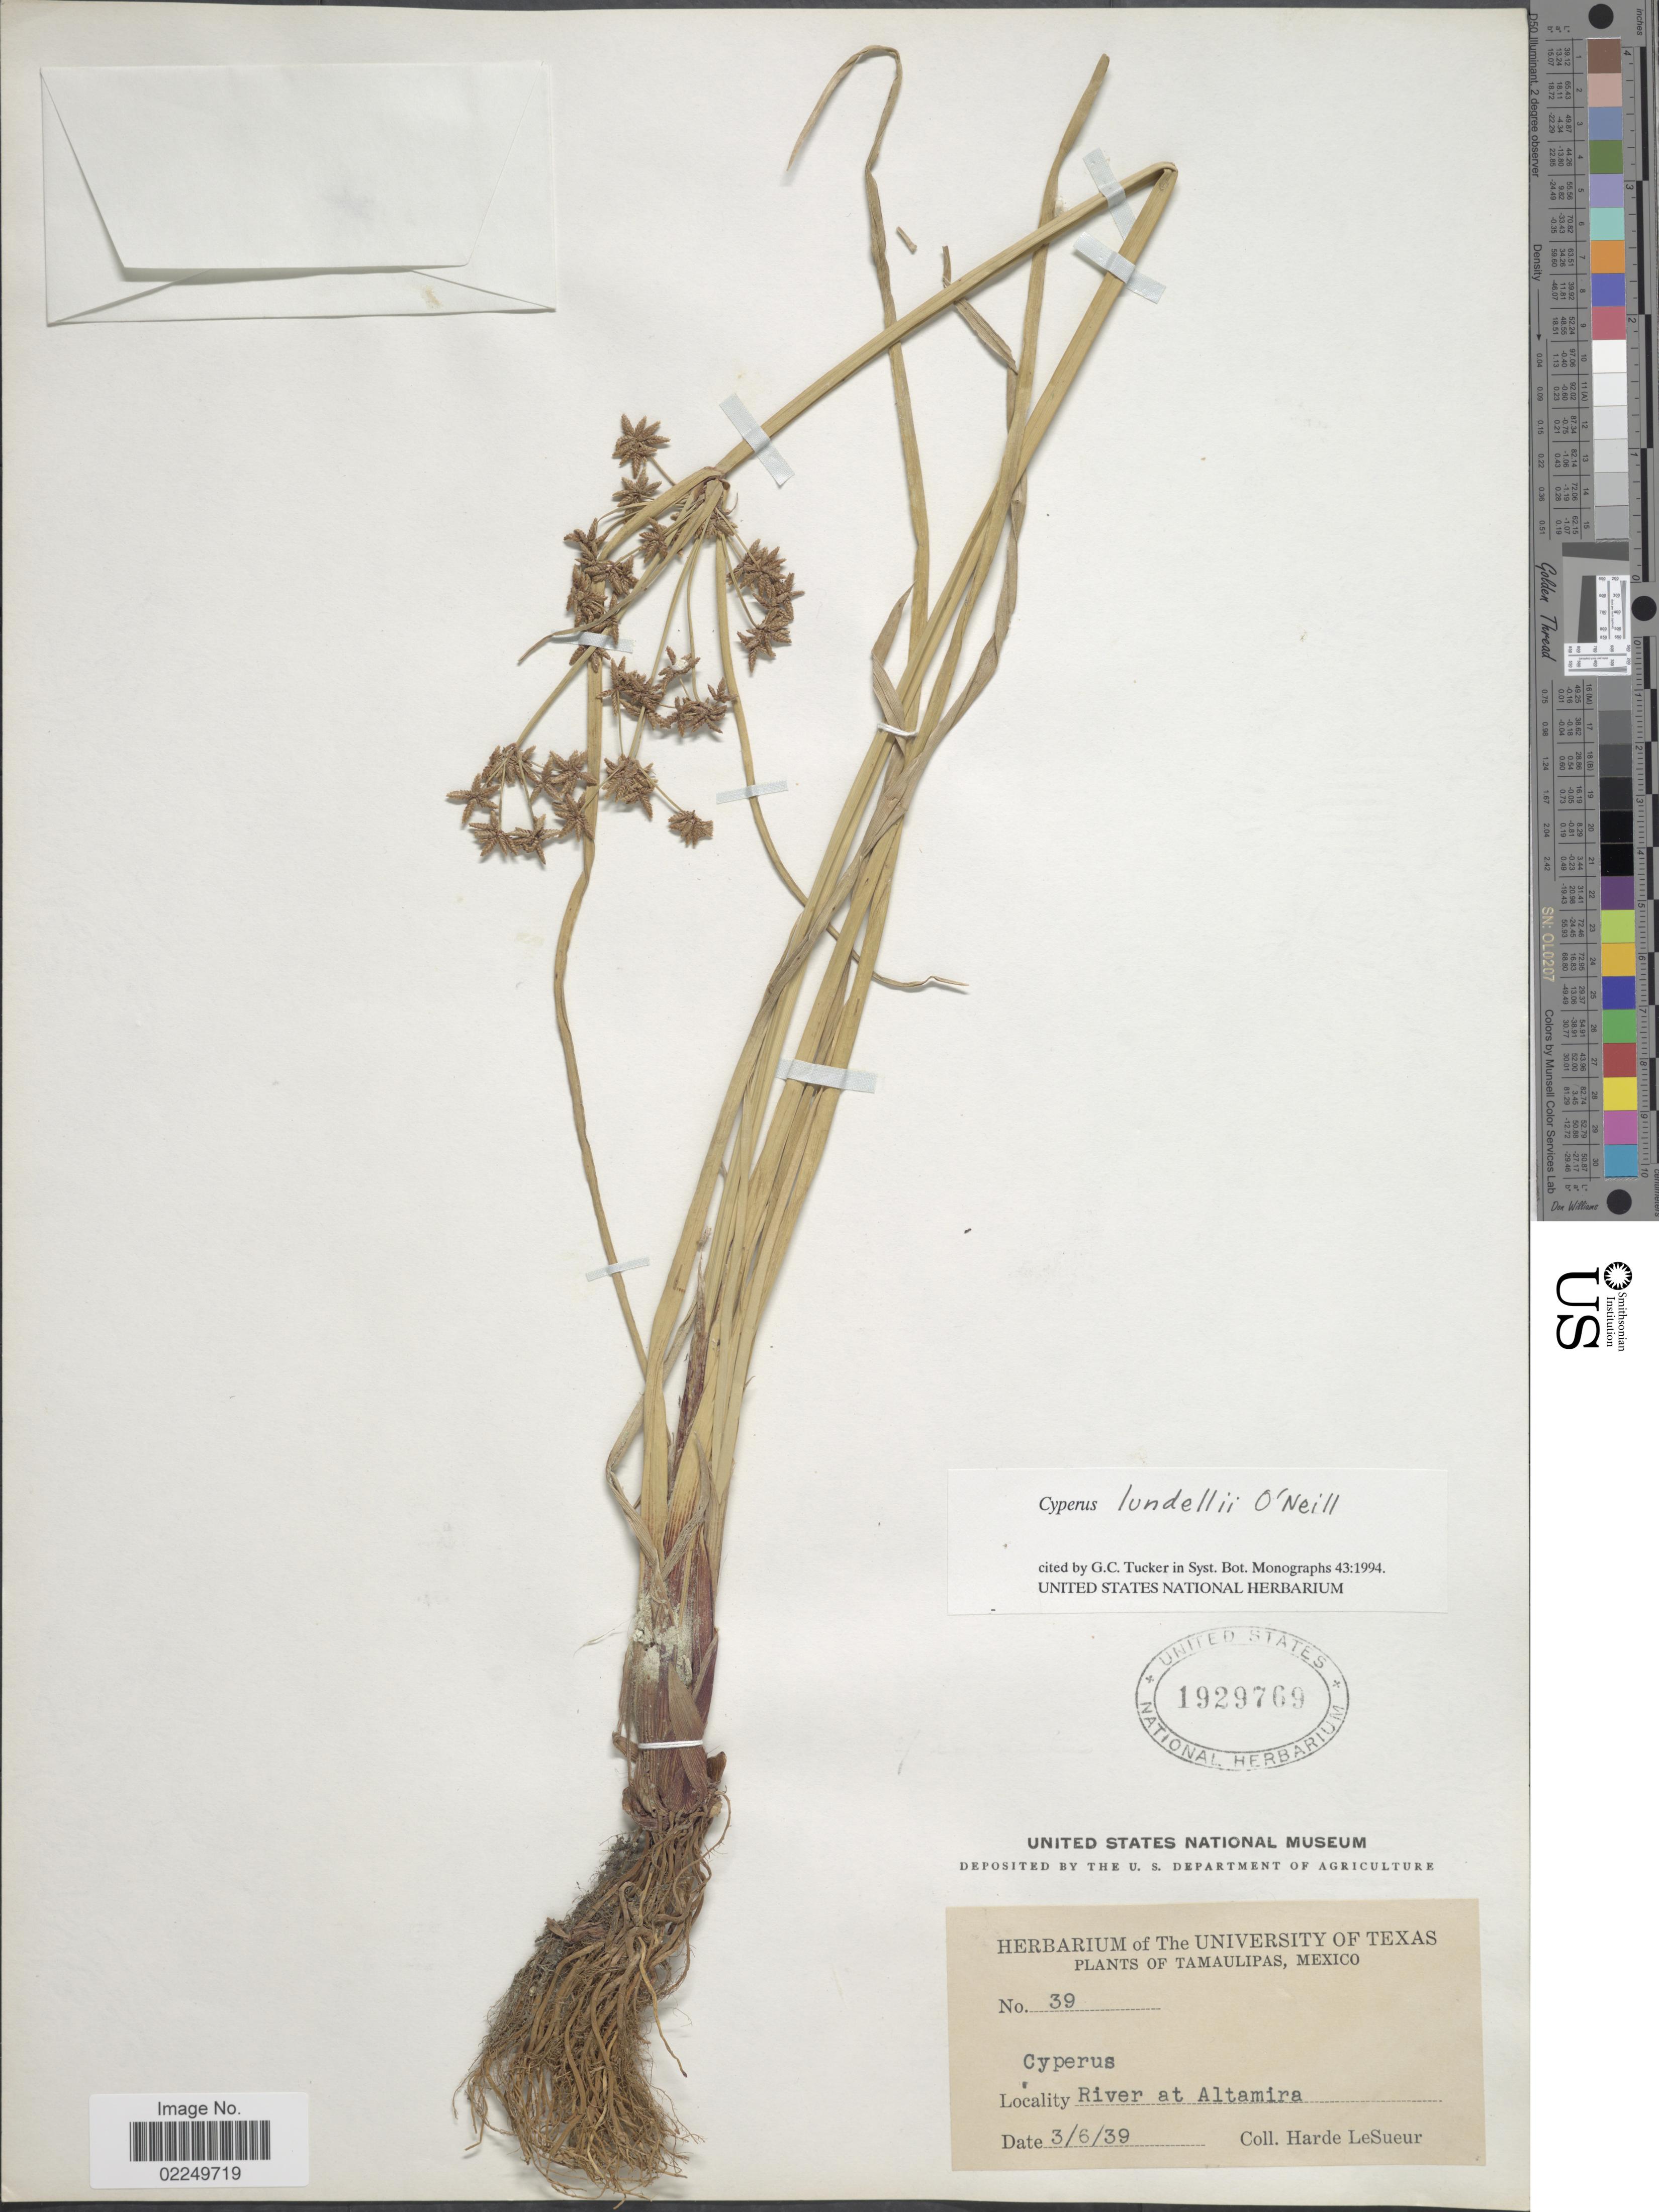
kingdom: Plantae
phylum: Tracheophyta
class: Liliopsida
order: Poales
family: Cyperaceae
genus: Cyperus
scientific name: Cyperus lundellii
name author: O'Neill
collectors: H. LeSueur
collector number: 39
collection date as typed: Transcribed d/m/y: 3/6/39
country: Mexico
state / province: Tamaulipas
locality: Tamaulipas, Mexico, River at Altamira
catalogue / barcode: US 1929769